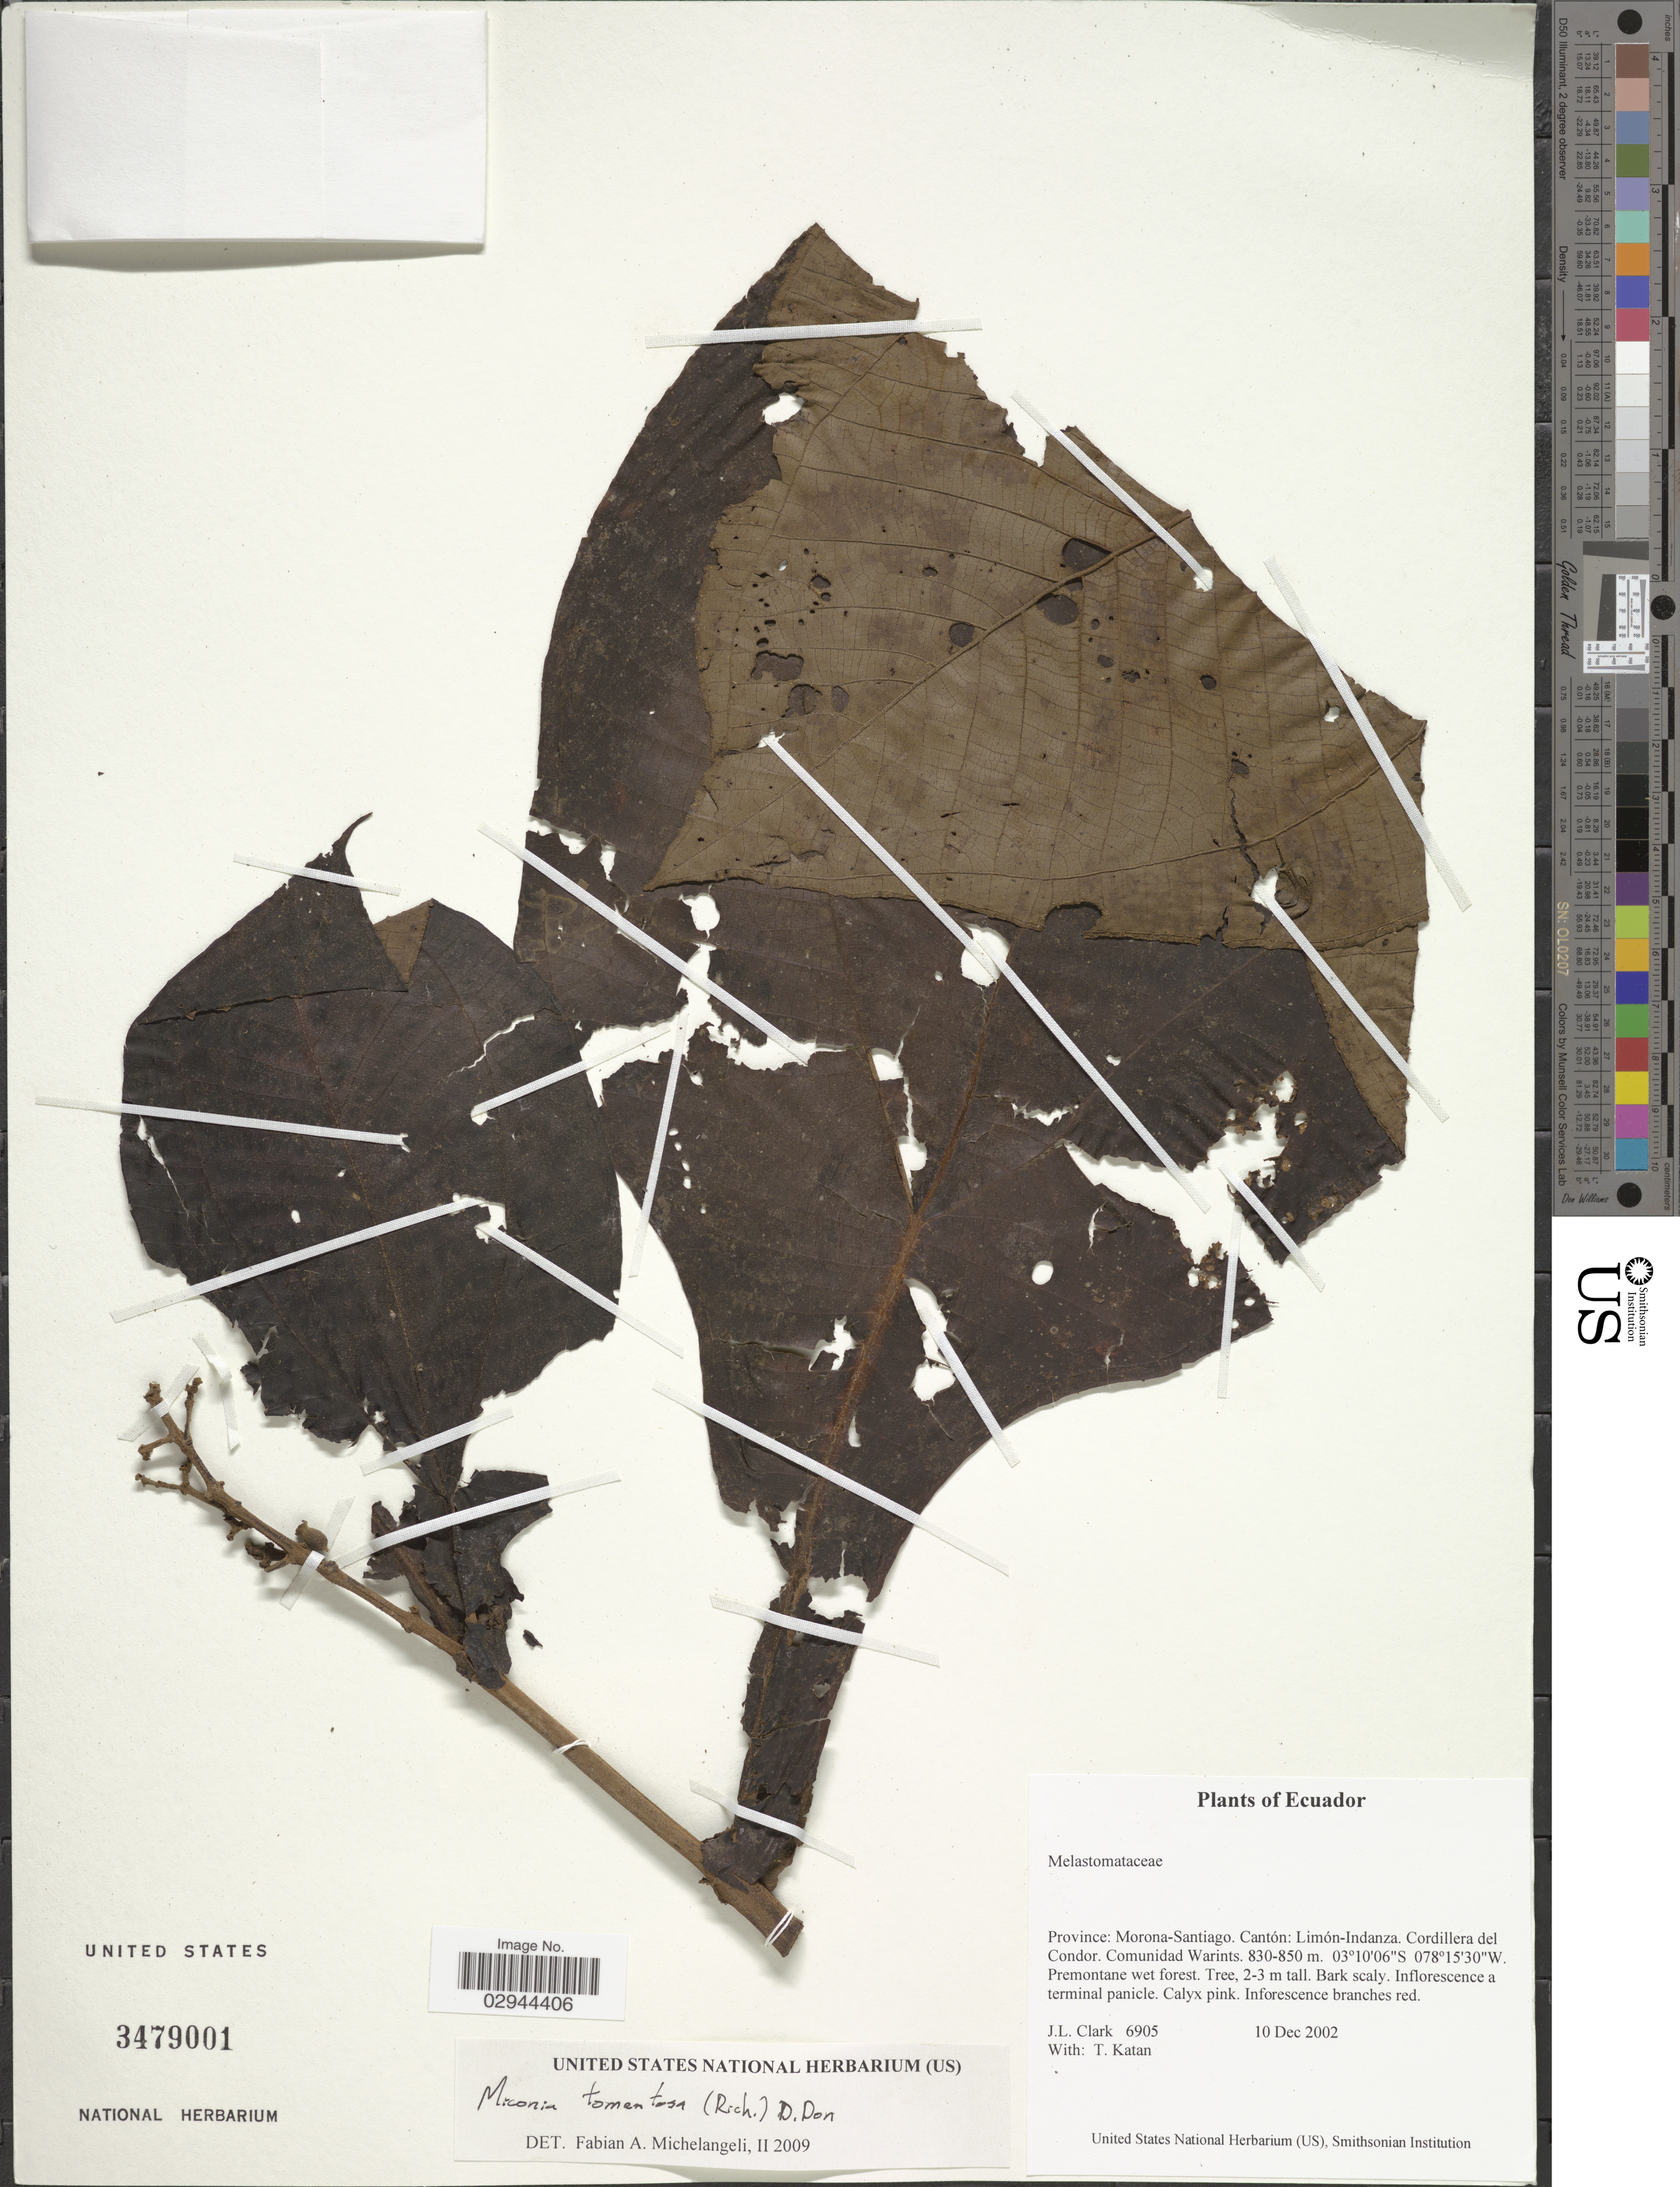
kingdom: Plantae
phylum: Tracheophyta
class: Magnoliopsida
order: Myrtales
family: Melastomataceae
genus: Miconia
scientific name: Miconia tomentosa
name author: (Rich.) D. Don ex DC.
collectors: J. L. Clark & T. Katan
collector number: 6905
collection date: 2002-12-10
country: Ecuador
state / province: Morona-Santiago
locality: Cantón: Limón-Indanza. Cordillera del Condor. Comunidad Warints.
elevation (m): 830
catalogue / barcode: US 3479001